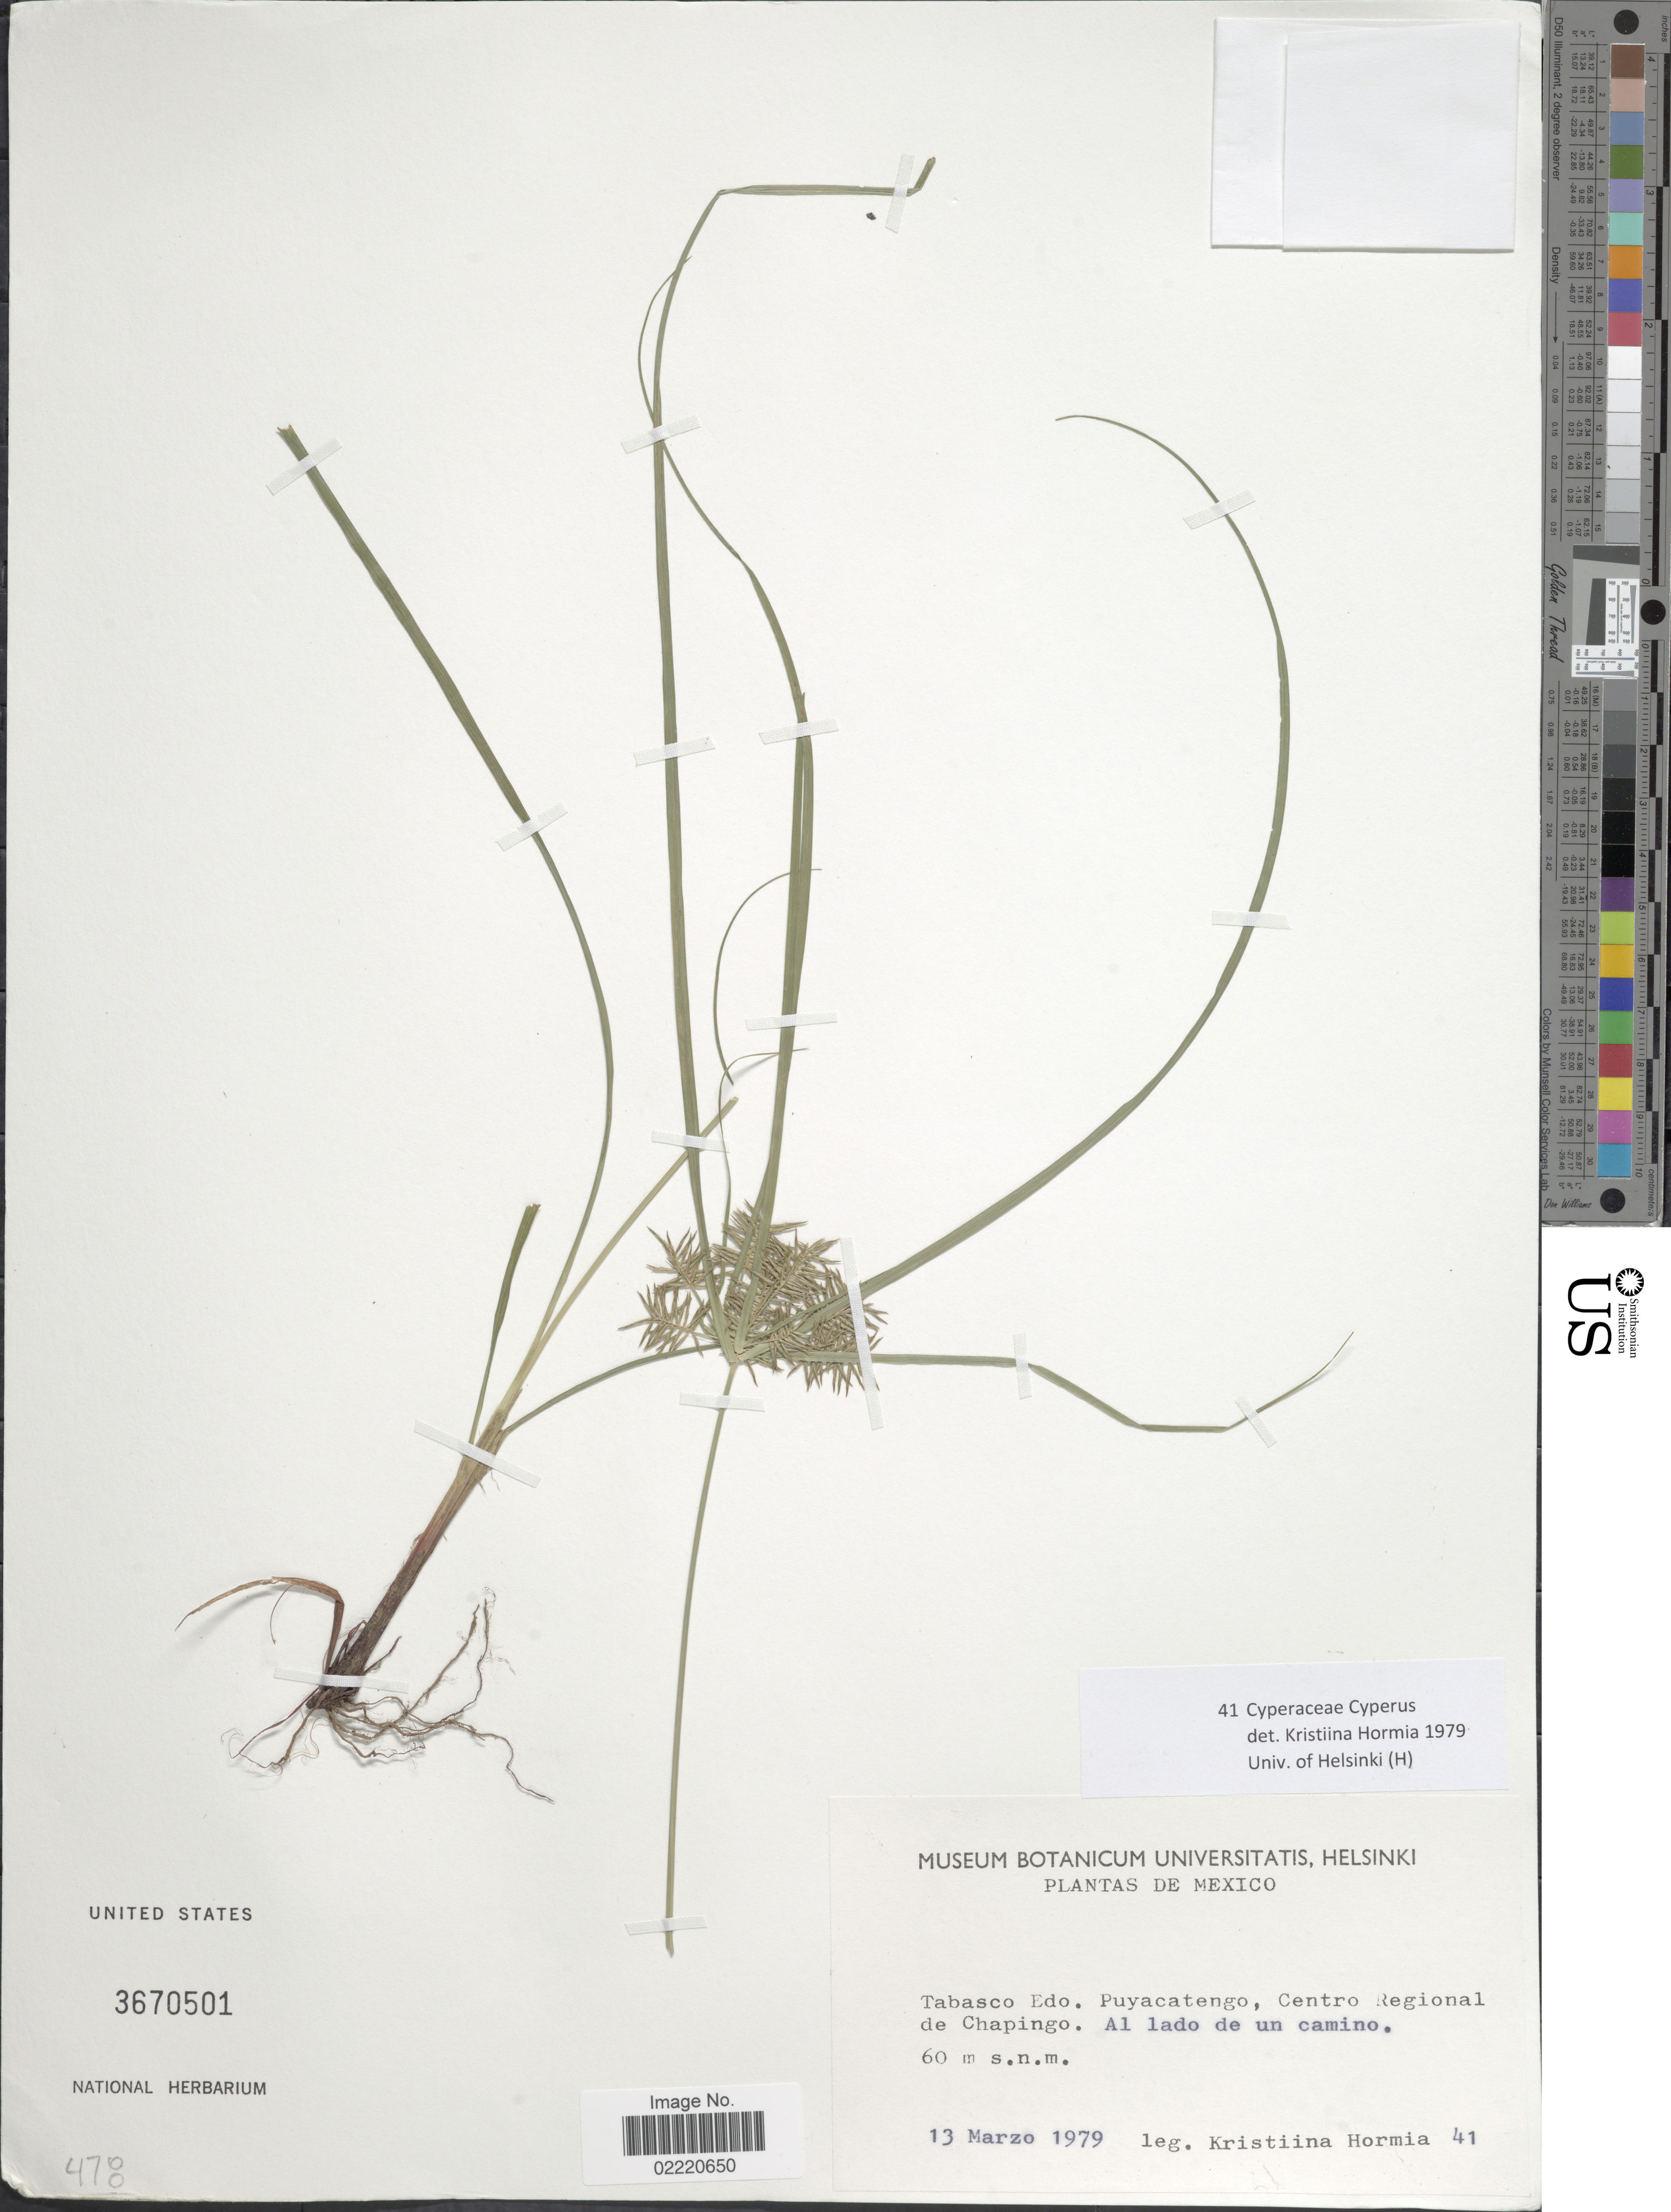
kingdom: Plantae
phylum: Tracheophyta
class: Liliopsida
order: Poales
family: Cyperaceae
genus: Cyperus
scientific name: Cyperus tenuis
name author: Sw.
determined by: Strong, Mark T., (BOT), Smithsonian Institution - National Museum of Natural History (UNITED STATES)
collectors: K. Hormia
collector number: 41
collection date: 1979-03-13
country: Mexico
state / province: Tabasco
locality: Tabasco, Edo. Puyacatengo, Centro Regional de Chapingo, Al aldo de un camino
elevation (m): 60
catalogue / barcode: US 3670501